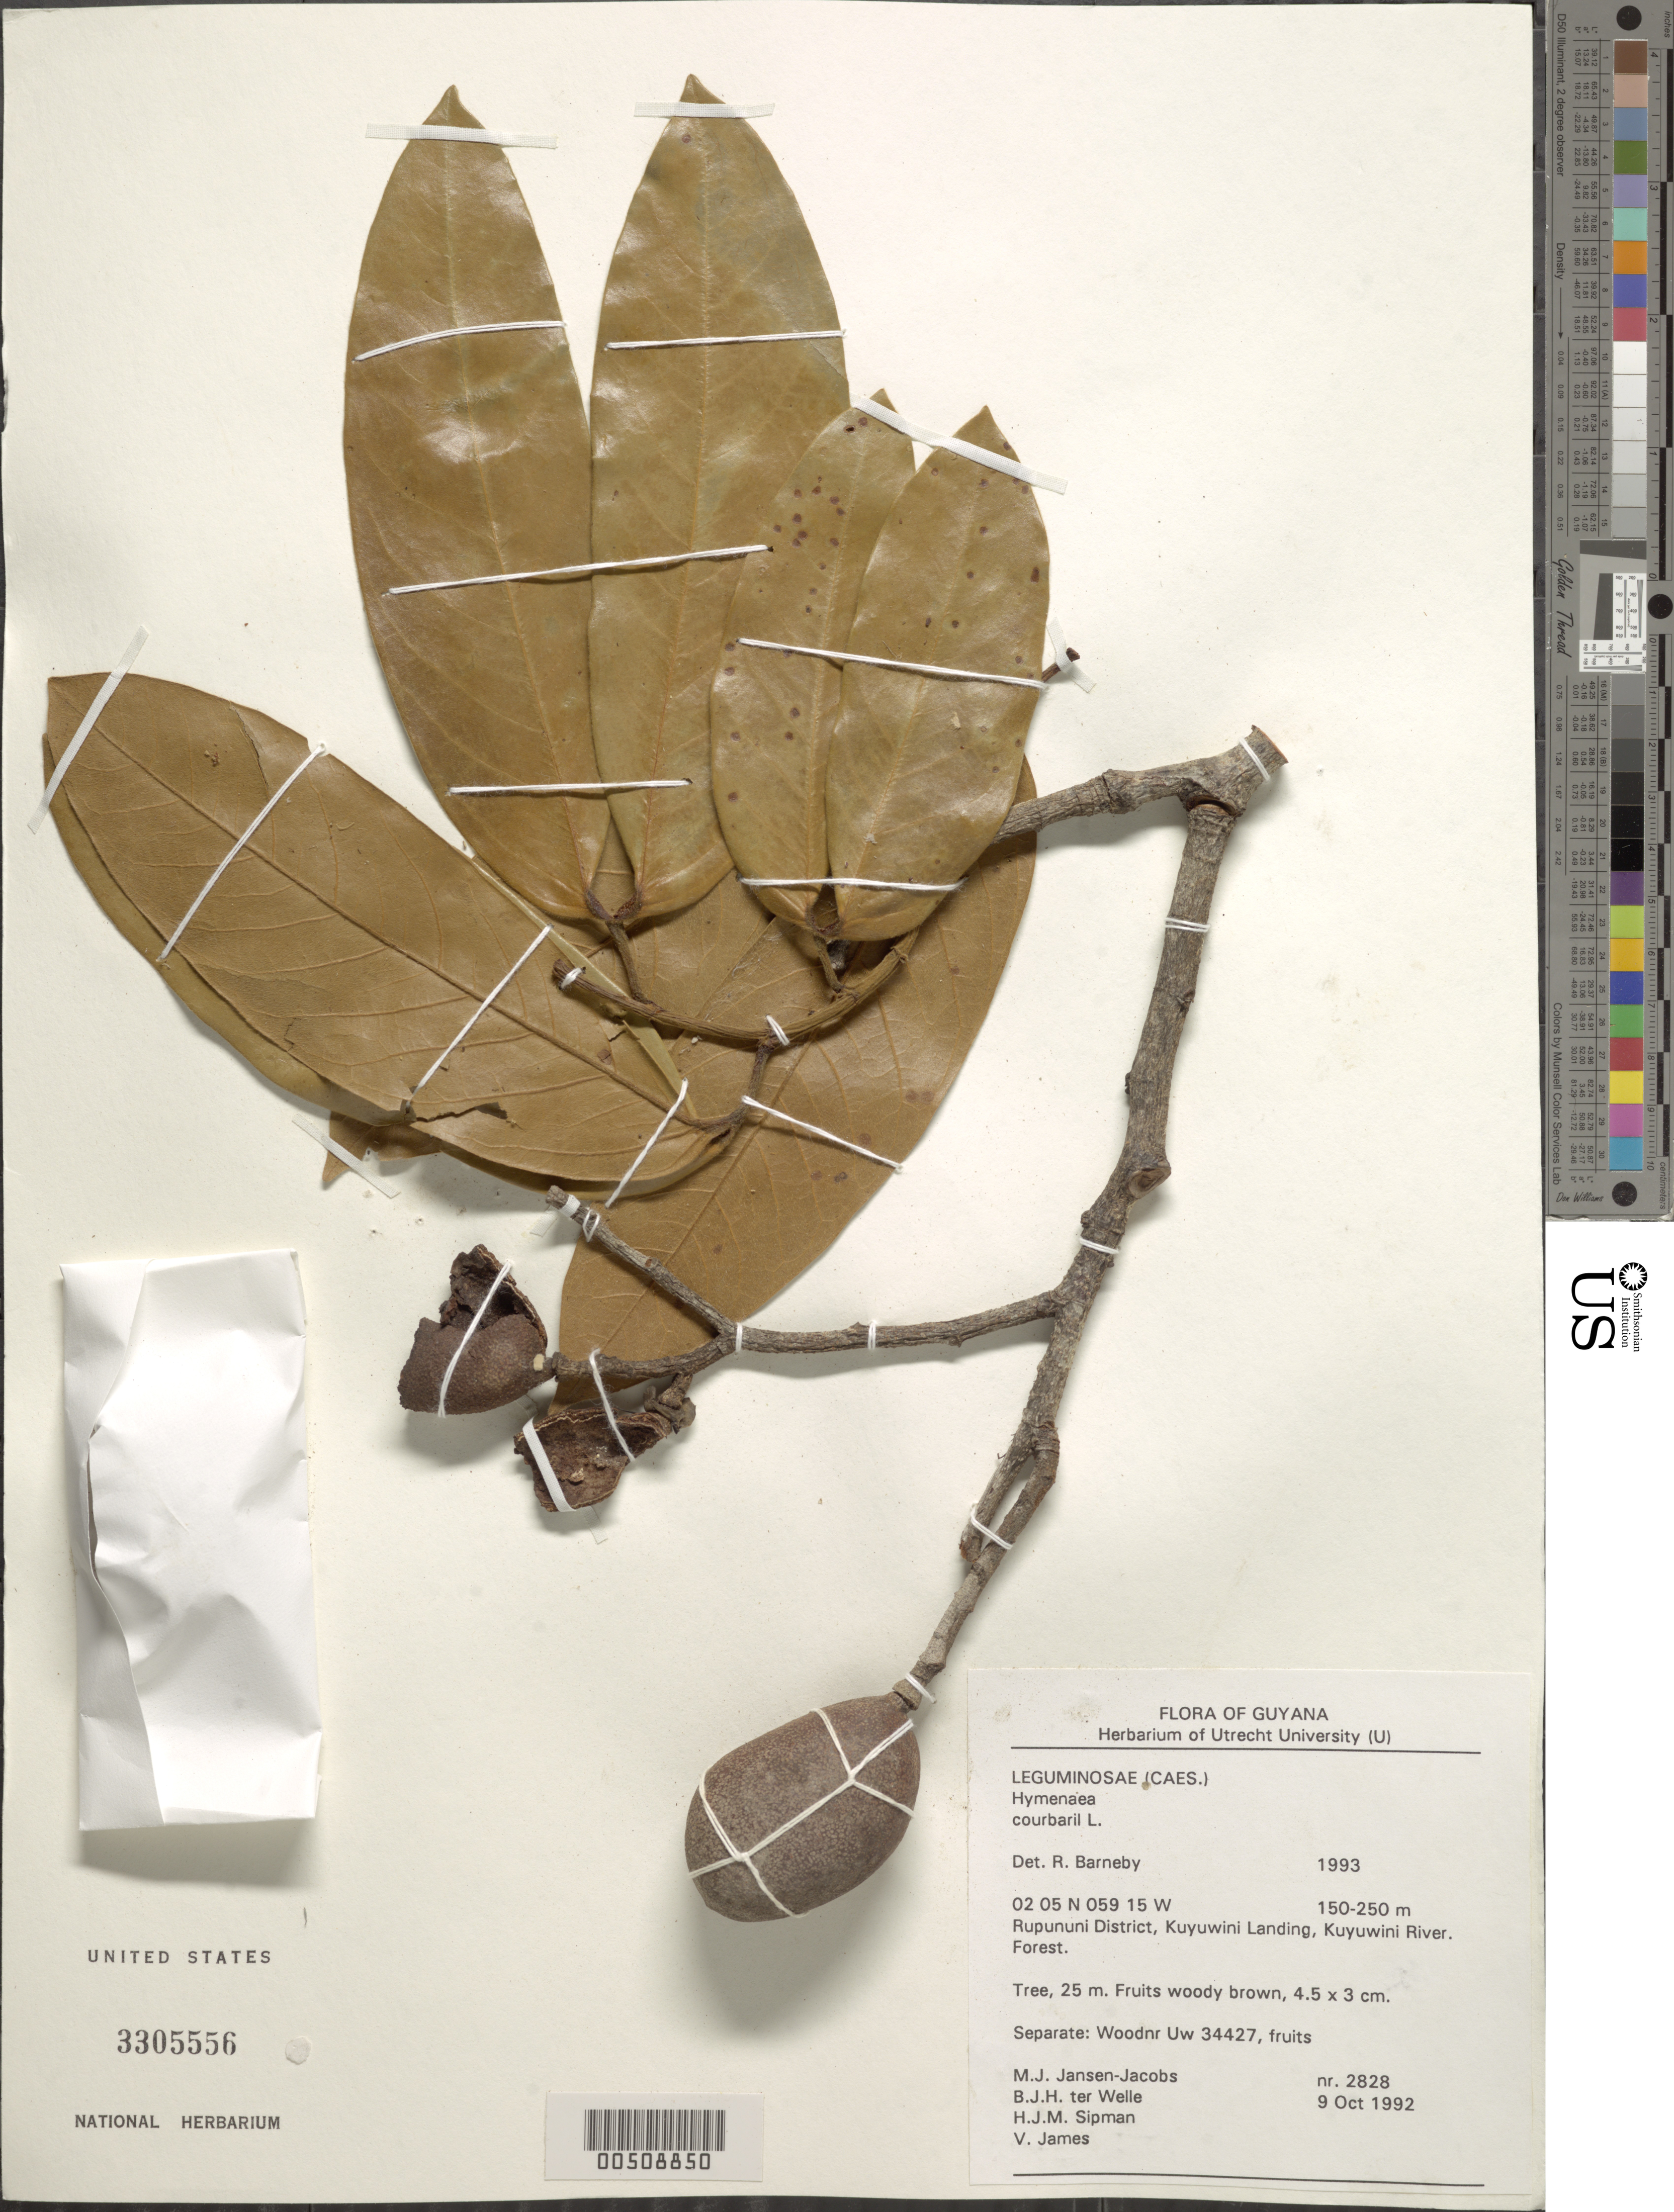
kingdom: Plantae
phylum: Tracheophyta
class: Magnoliopsida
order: Fabales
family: Fabaceae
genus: Hymenaea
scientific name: Hymenaea courbaril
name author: L.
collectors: M. J. Jansen-Jacobs, B. Welle, H. J. M. Sipman & V. James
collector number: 2828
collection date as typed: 09 Oct 1992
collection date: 1992-10-09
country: Guyana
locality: Rupununi dist., kuyuwini landing, kuyuwini river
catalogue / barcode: US 3305556